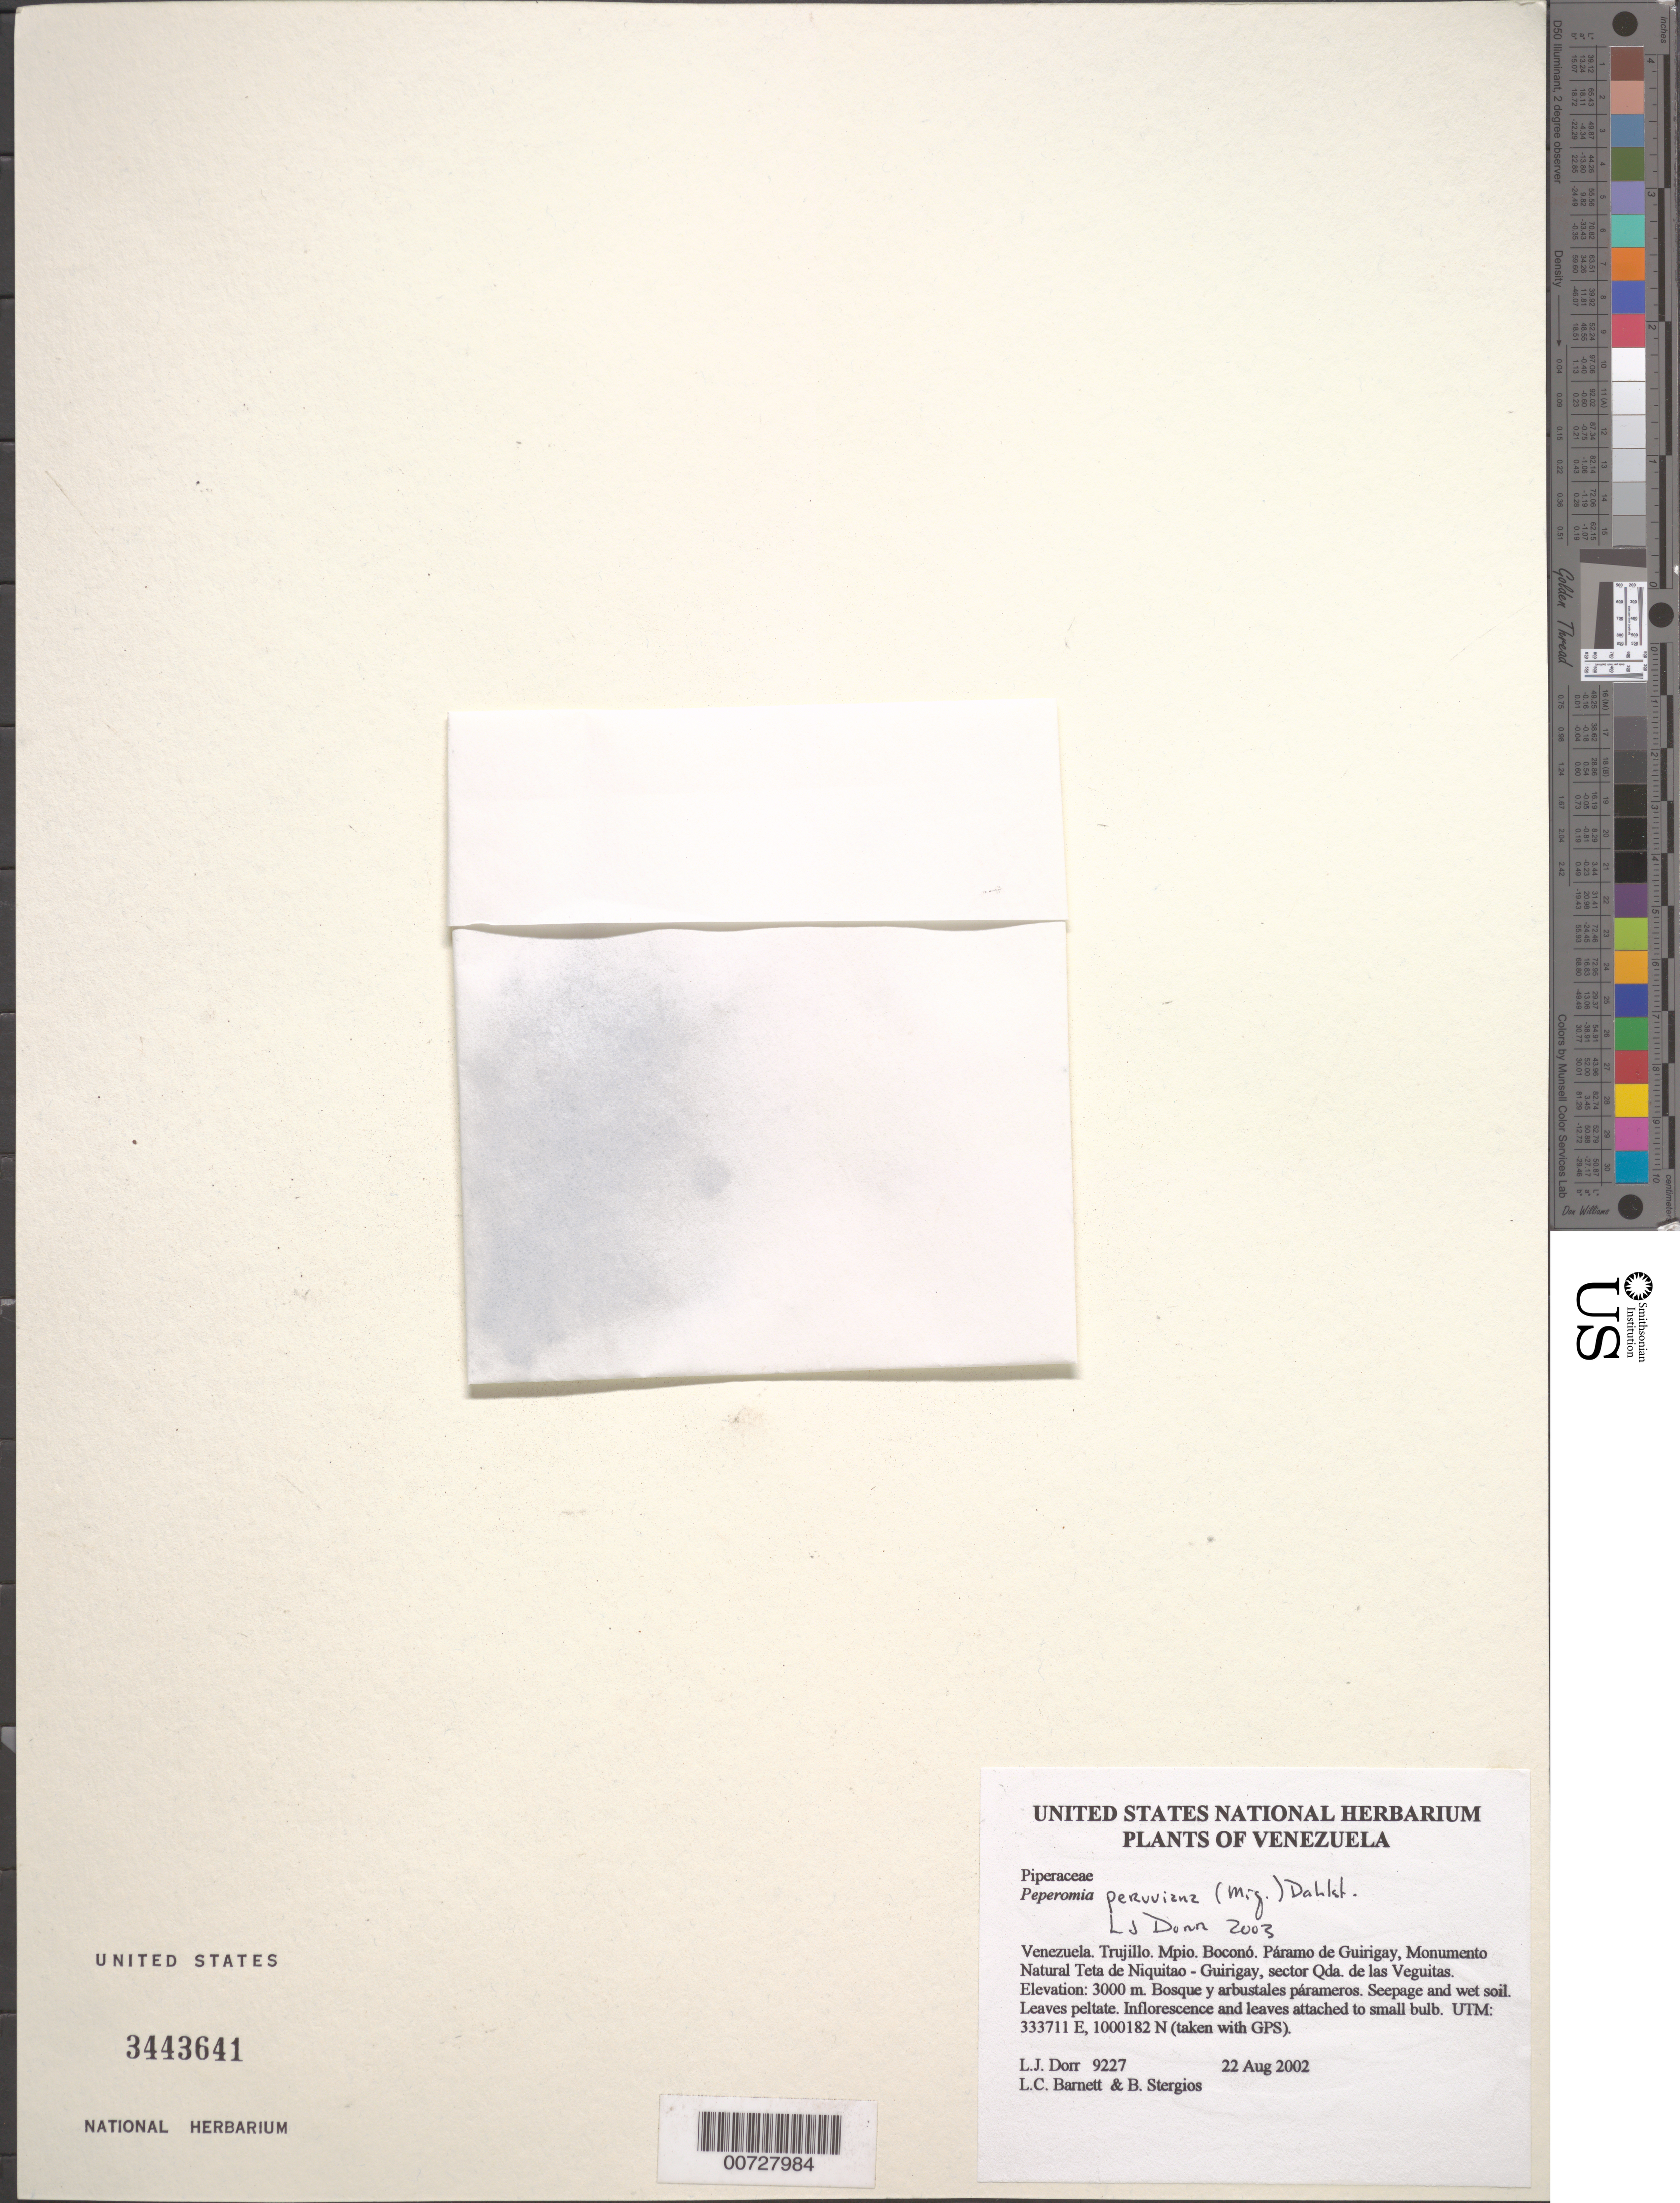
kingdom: Plantae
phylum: Tracheophyta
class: Magnoliopsida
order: Piperales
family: Piperaceae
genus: Peperomia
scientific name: Peperomia peruviana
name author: (Miq.) Dahlst.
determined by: Dorr, L. J., (BOT), Smithsonian Institution - National Museum of Natural History (UNITED STATES)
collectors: L. J. Dorr, L. C. Barnett & B. G. Stergios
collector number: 9227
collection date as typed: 22 Aug 2002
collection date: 2002-08-22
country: Venezuela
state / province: Trujillo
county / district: Boconó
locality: Páramo de Guirigay, Monumento Natural Teta de Niquitao - Guirigay, sector Las Veguitas.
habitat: Bosque y arbustales párameros. Seepage and wet soil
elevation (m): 3000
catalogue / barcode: US 3443641